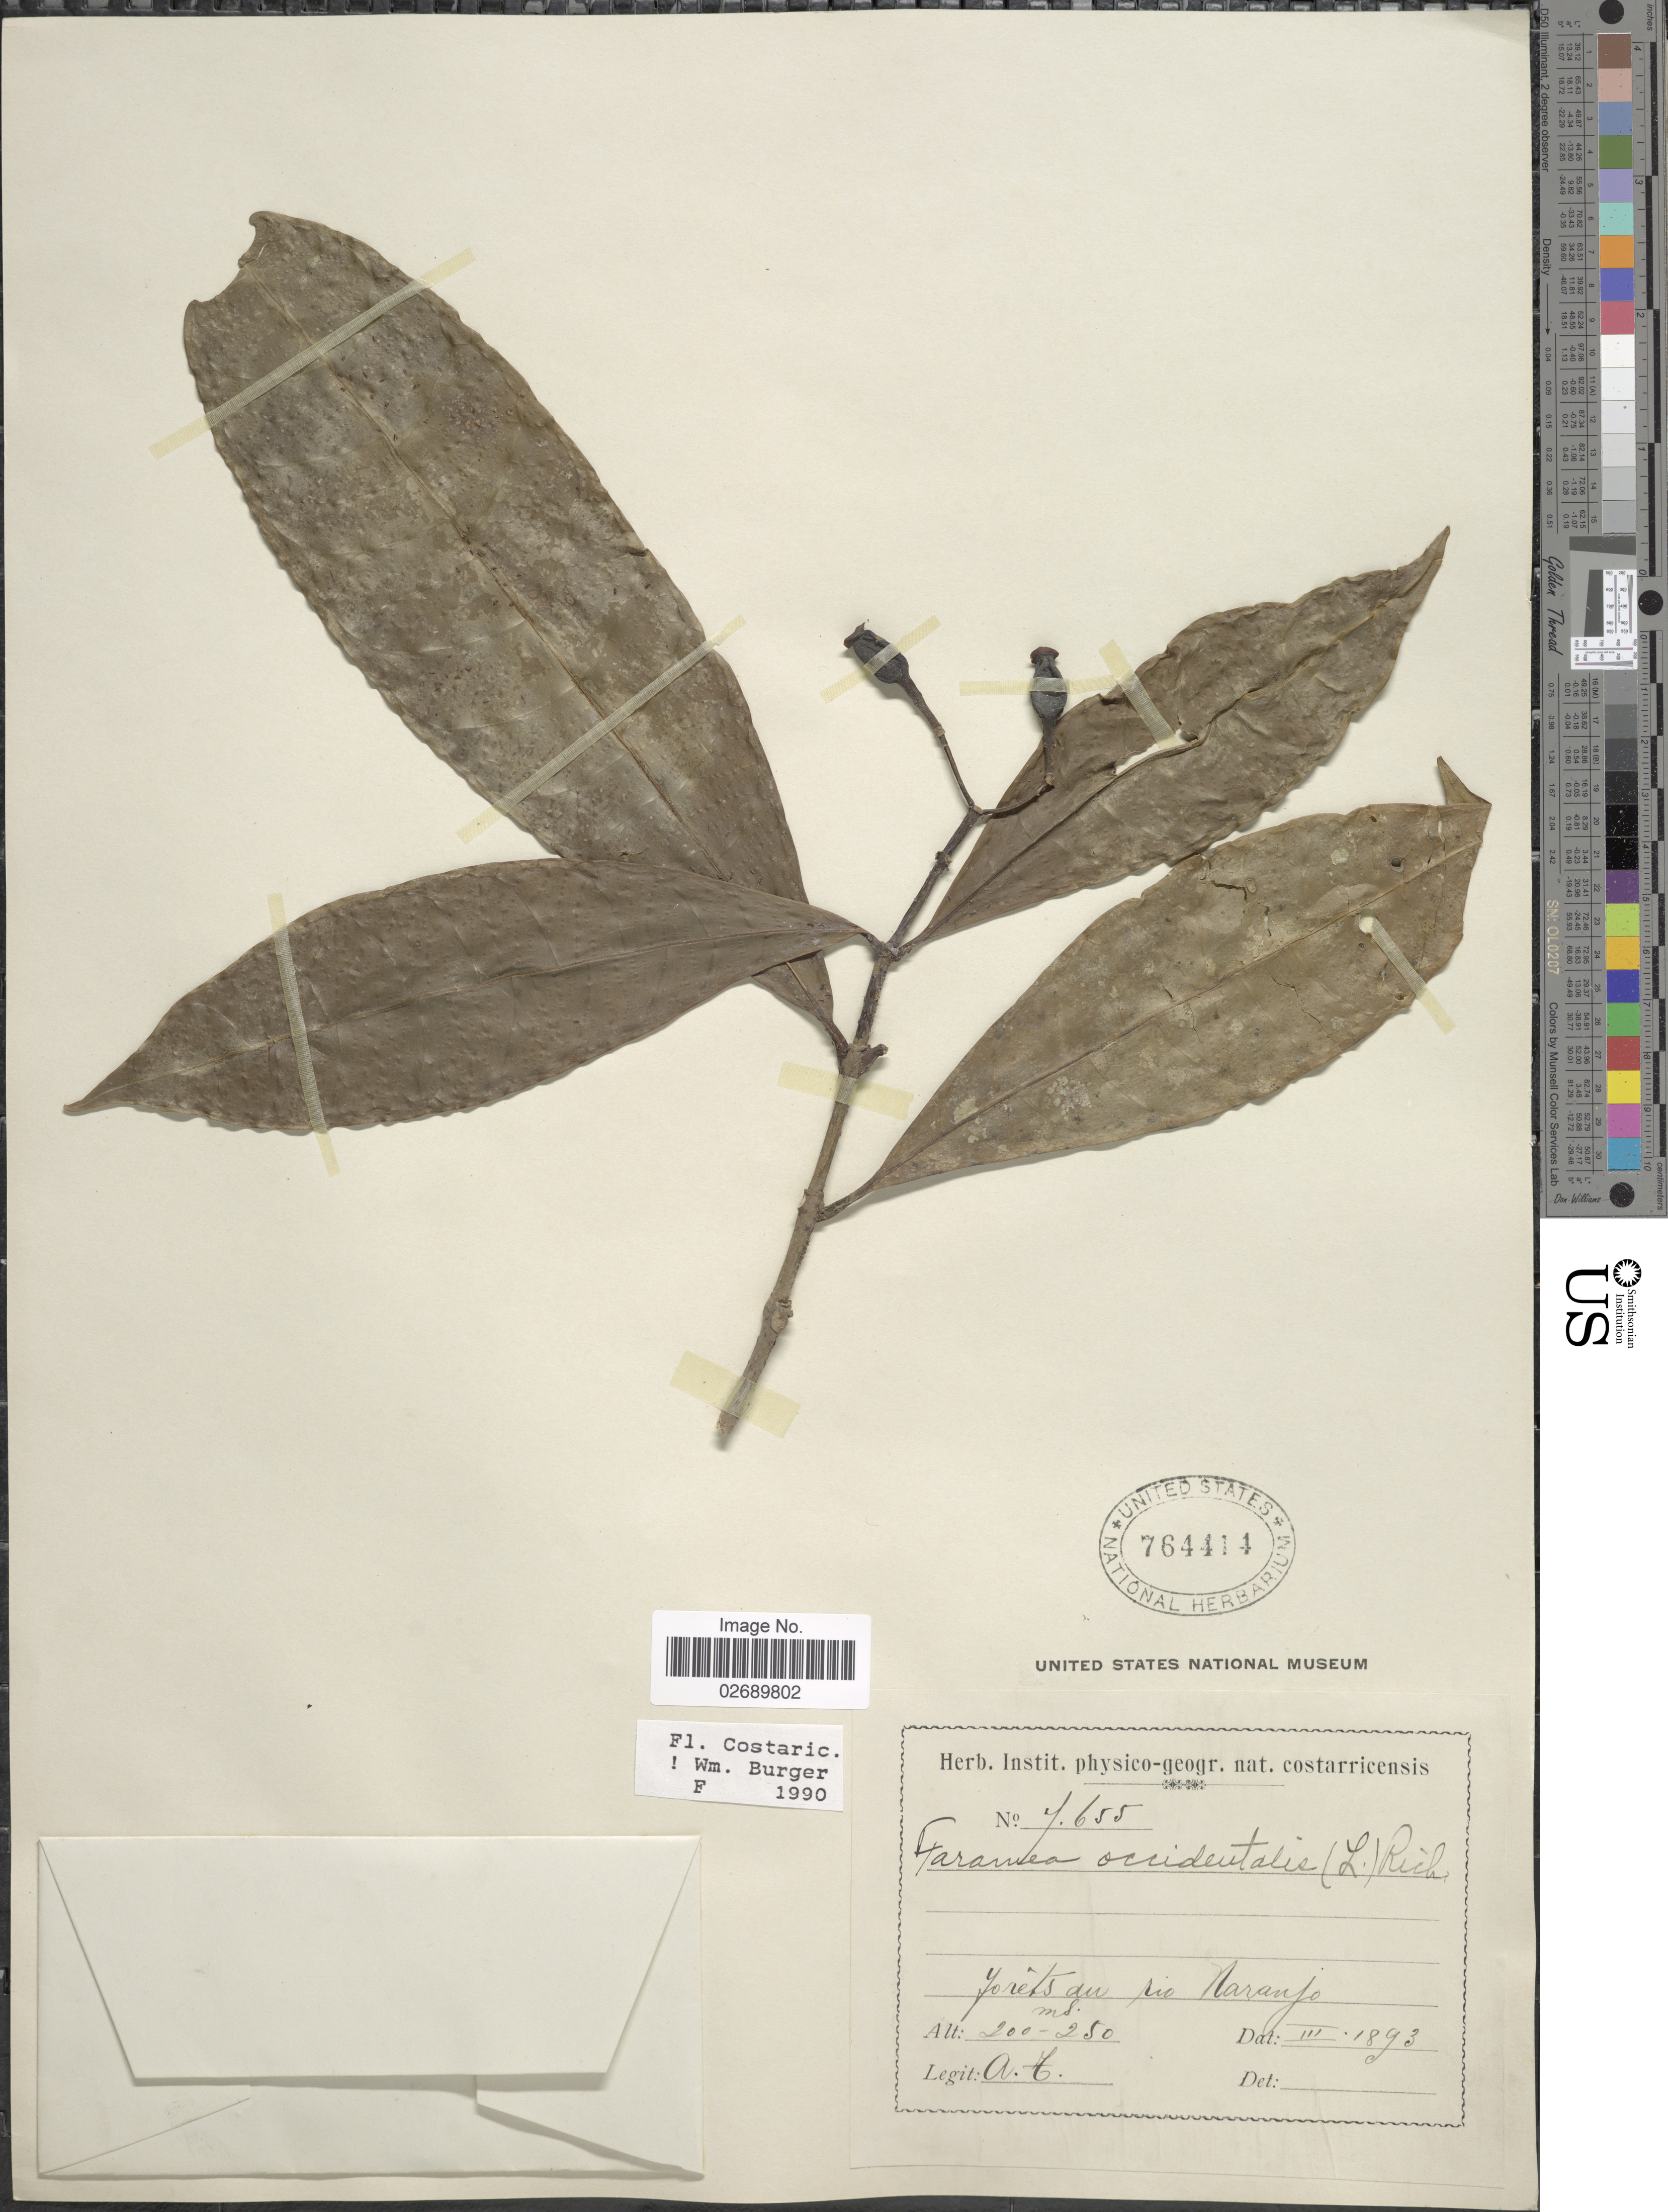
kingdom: Plantae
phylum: Tracheophyta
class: Magnoliopsida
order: Gentianales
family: Rubiaceae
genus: Faramea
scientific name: Faramea occidentalis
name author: (L.) A. Rich.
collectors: A. T.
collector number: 7655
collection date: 1893-03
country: Costa Rica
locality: Rio Naranjo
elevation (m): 200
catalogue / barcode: US 764414